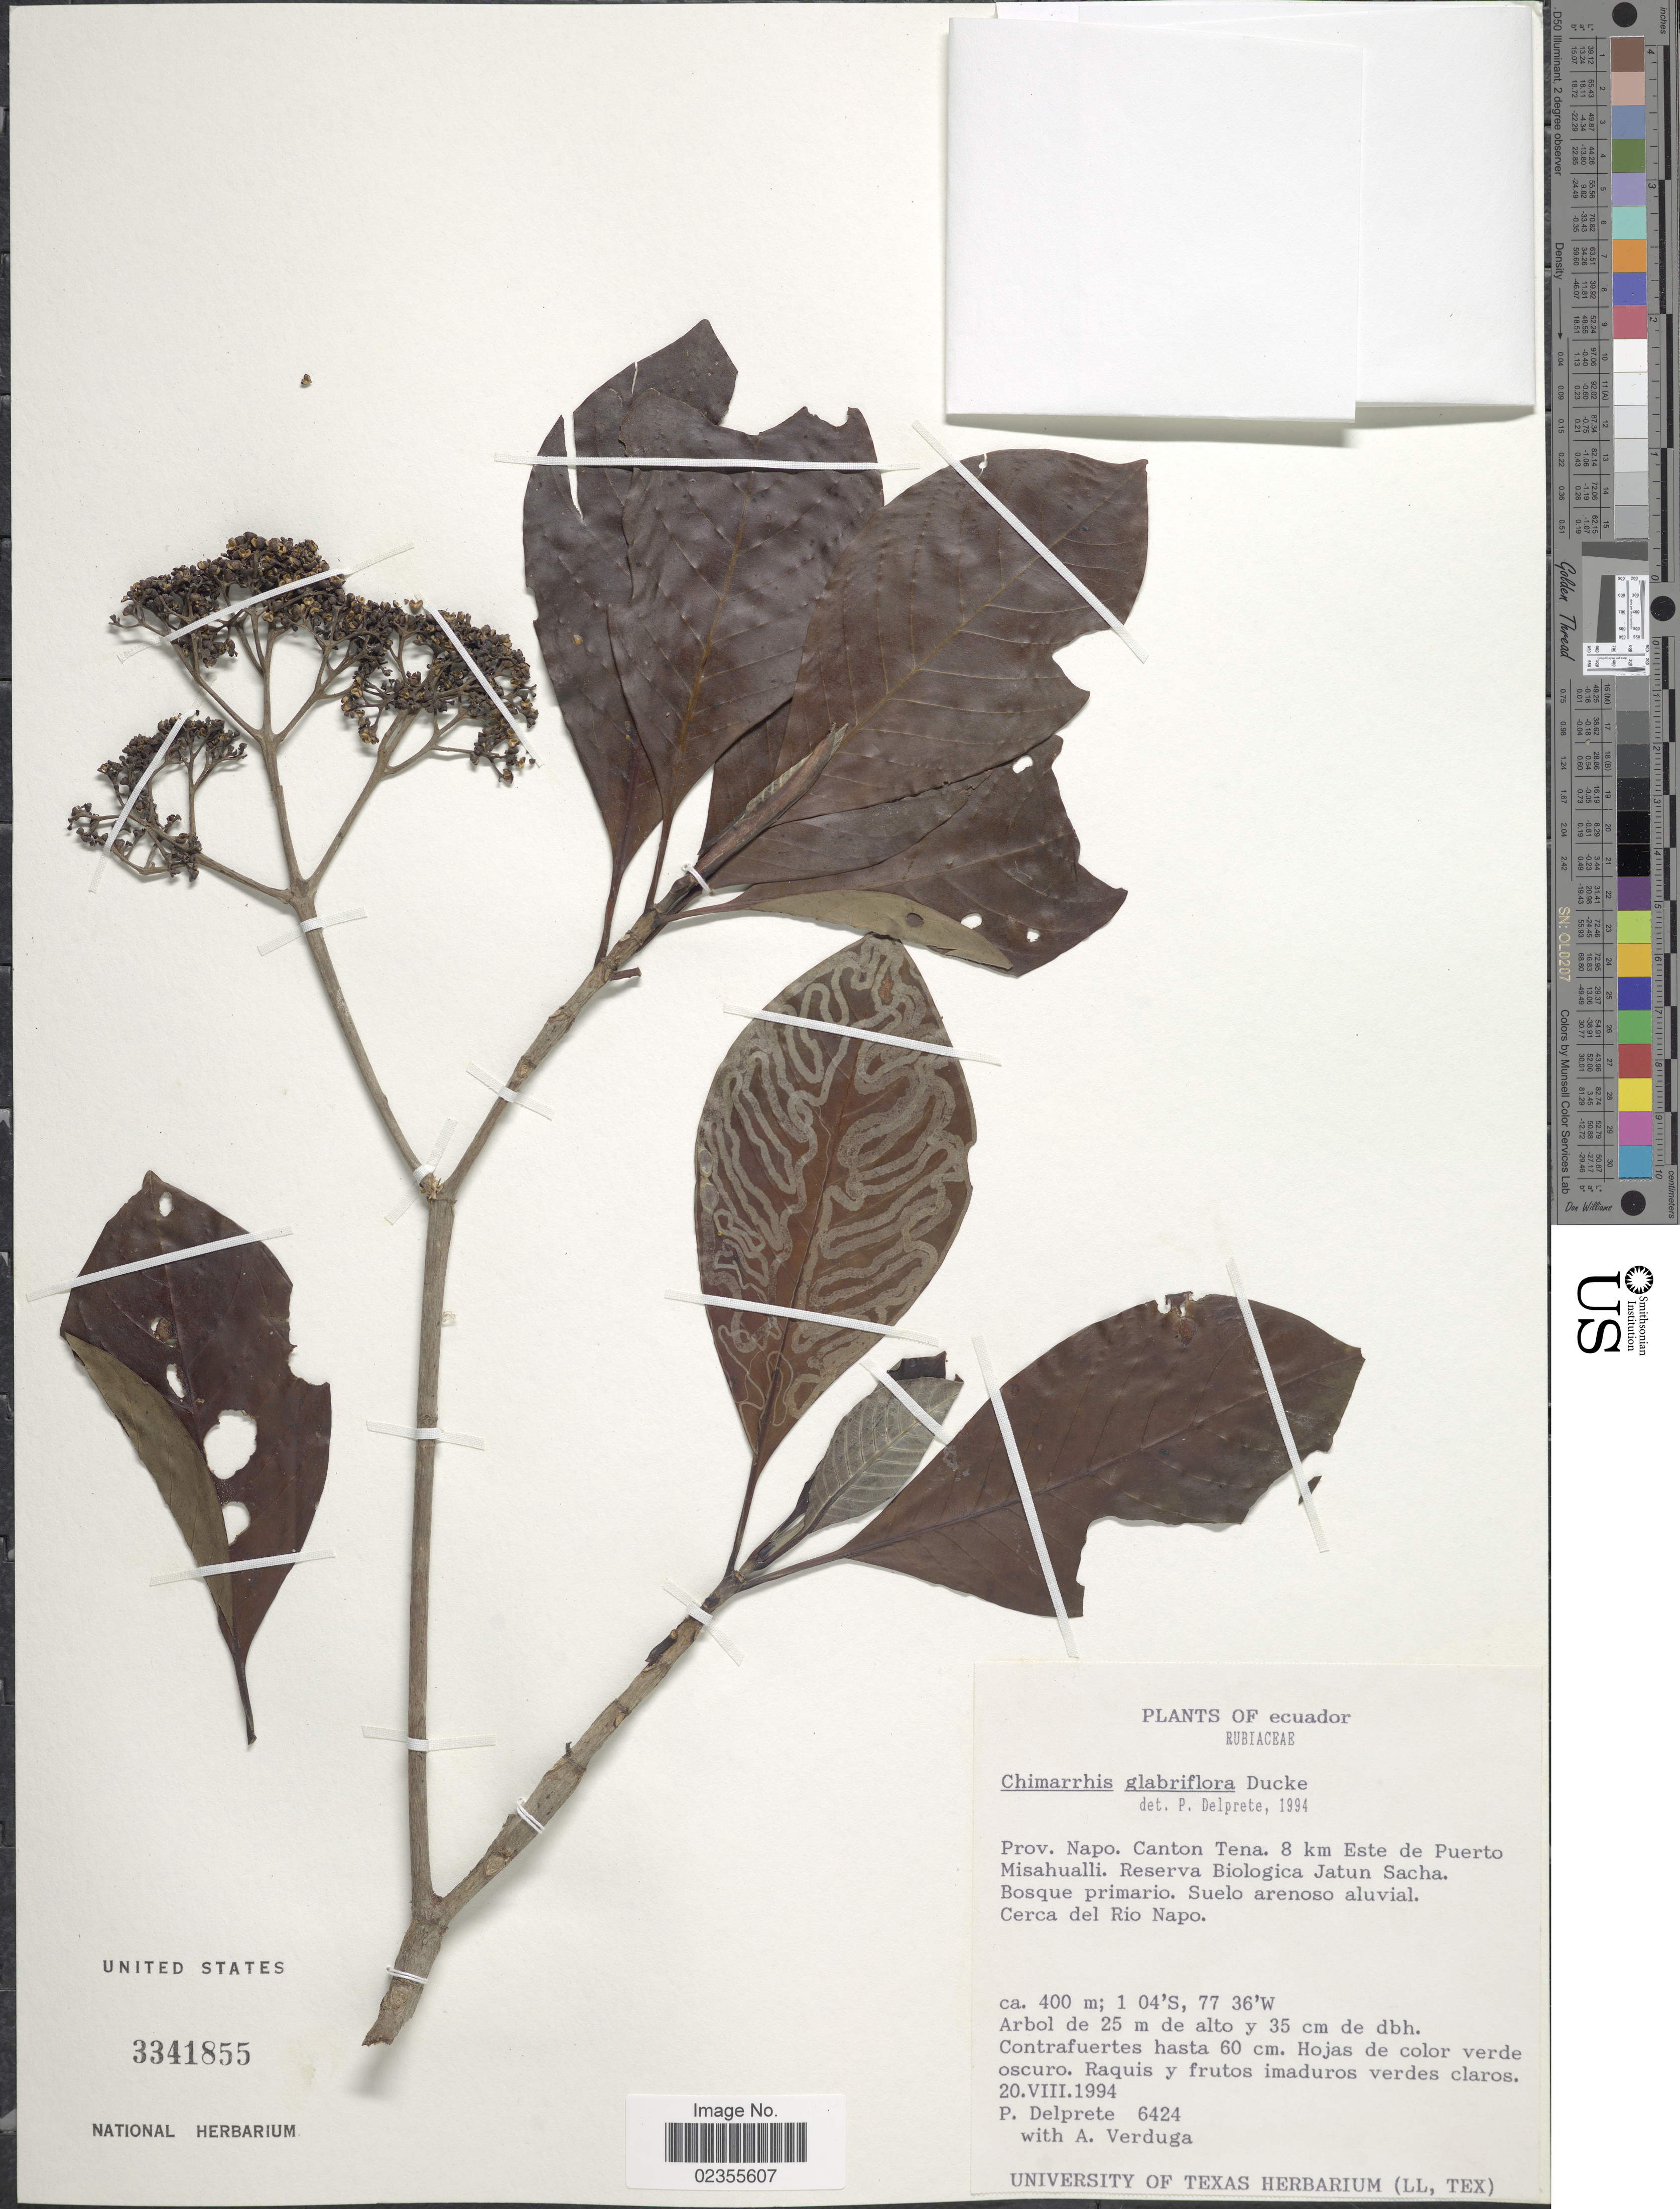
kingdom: Plantae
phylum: Tracheophyta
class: Magnoliopsida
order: Gentianales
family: Rubiaceae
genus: Chimarrhis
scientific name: Chimarrhis glabriflora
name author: Ducke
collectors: P. G. Delprete & A. Verduga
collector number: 6424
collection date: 1994-08-20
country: Ecuador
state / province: Napo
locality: Canton Tena, 8 km Este de Puerto Misahualli. Reserva Biologica Jatun Sacha. Cerca del Rio Napo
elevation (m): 400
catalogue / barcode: US 3341855